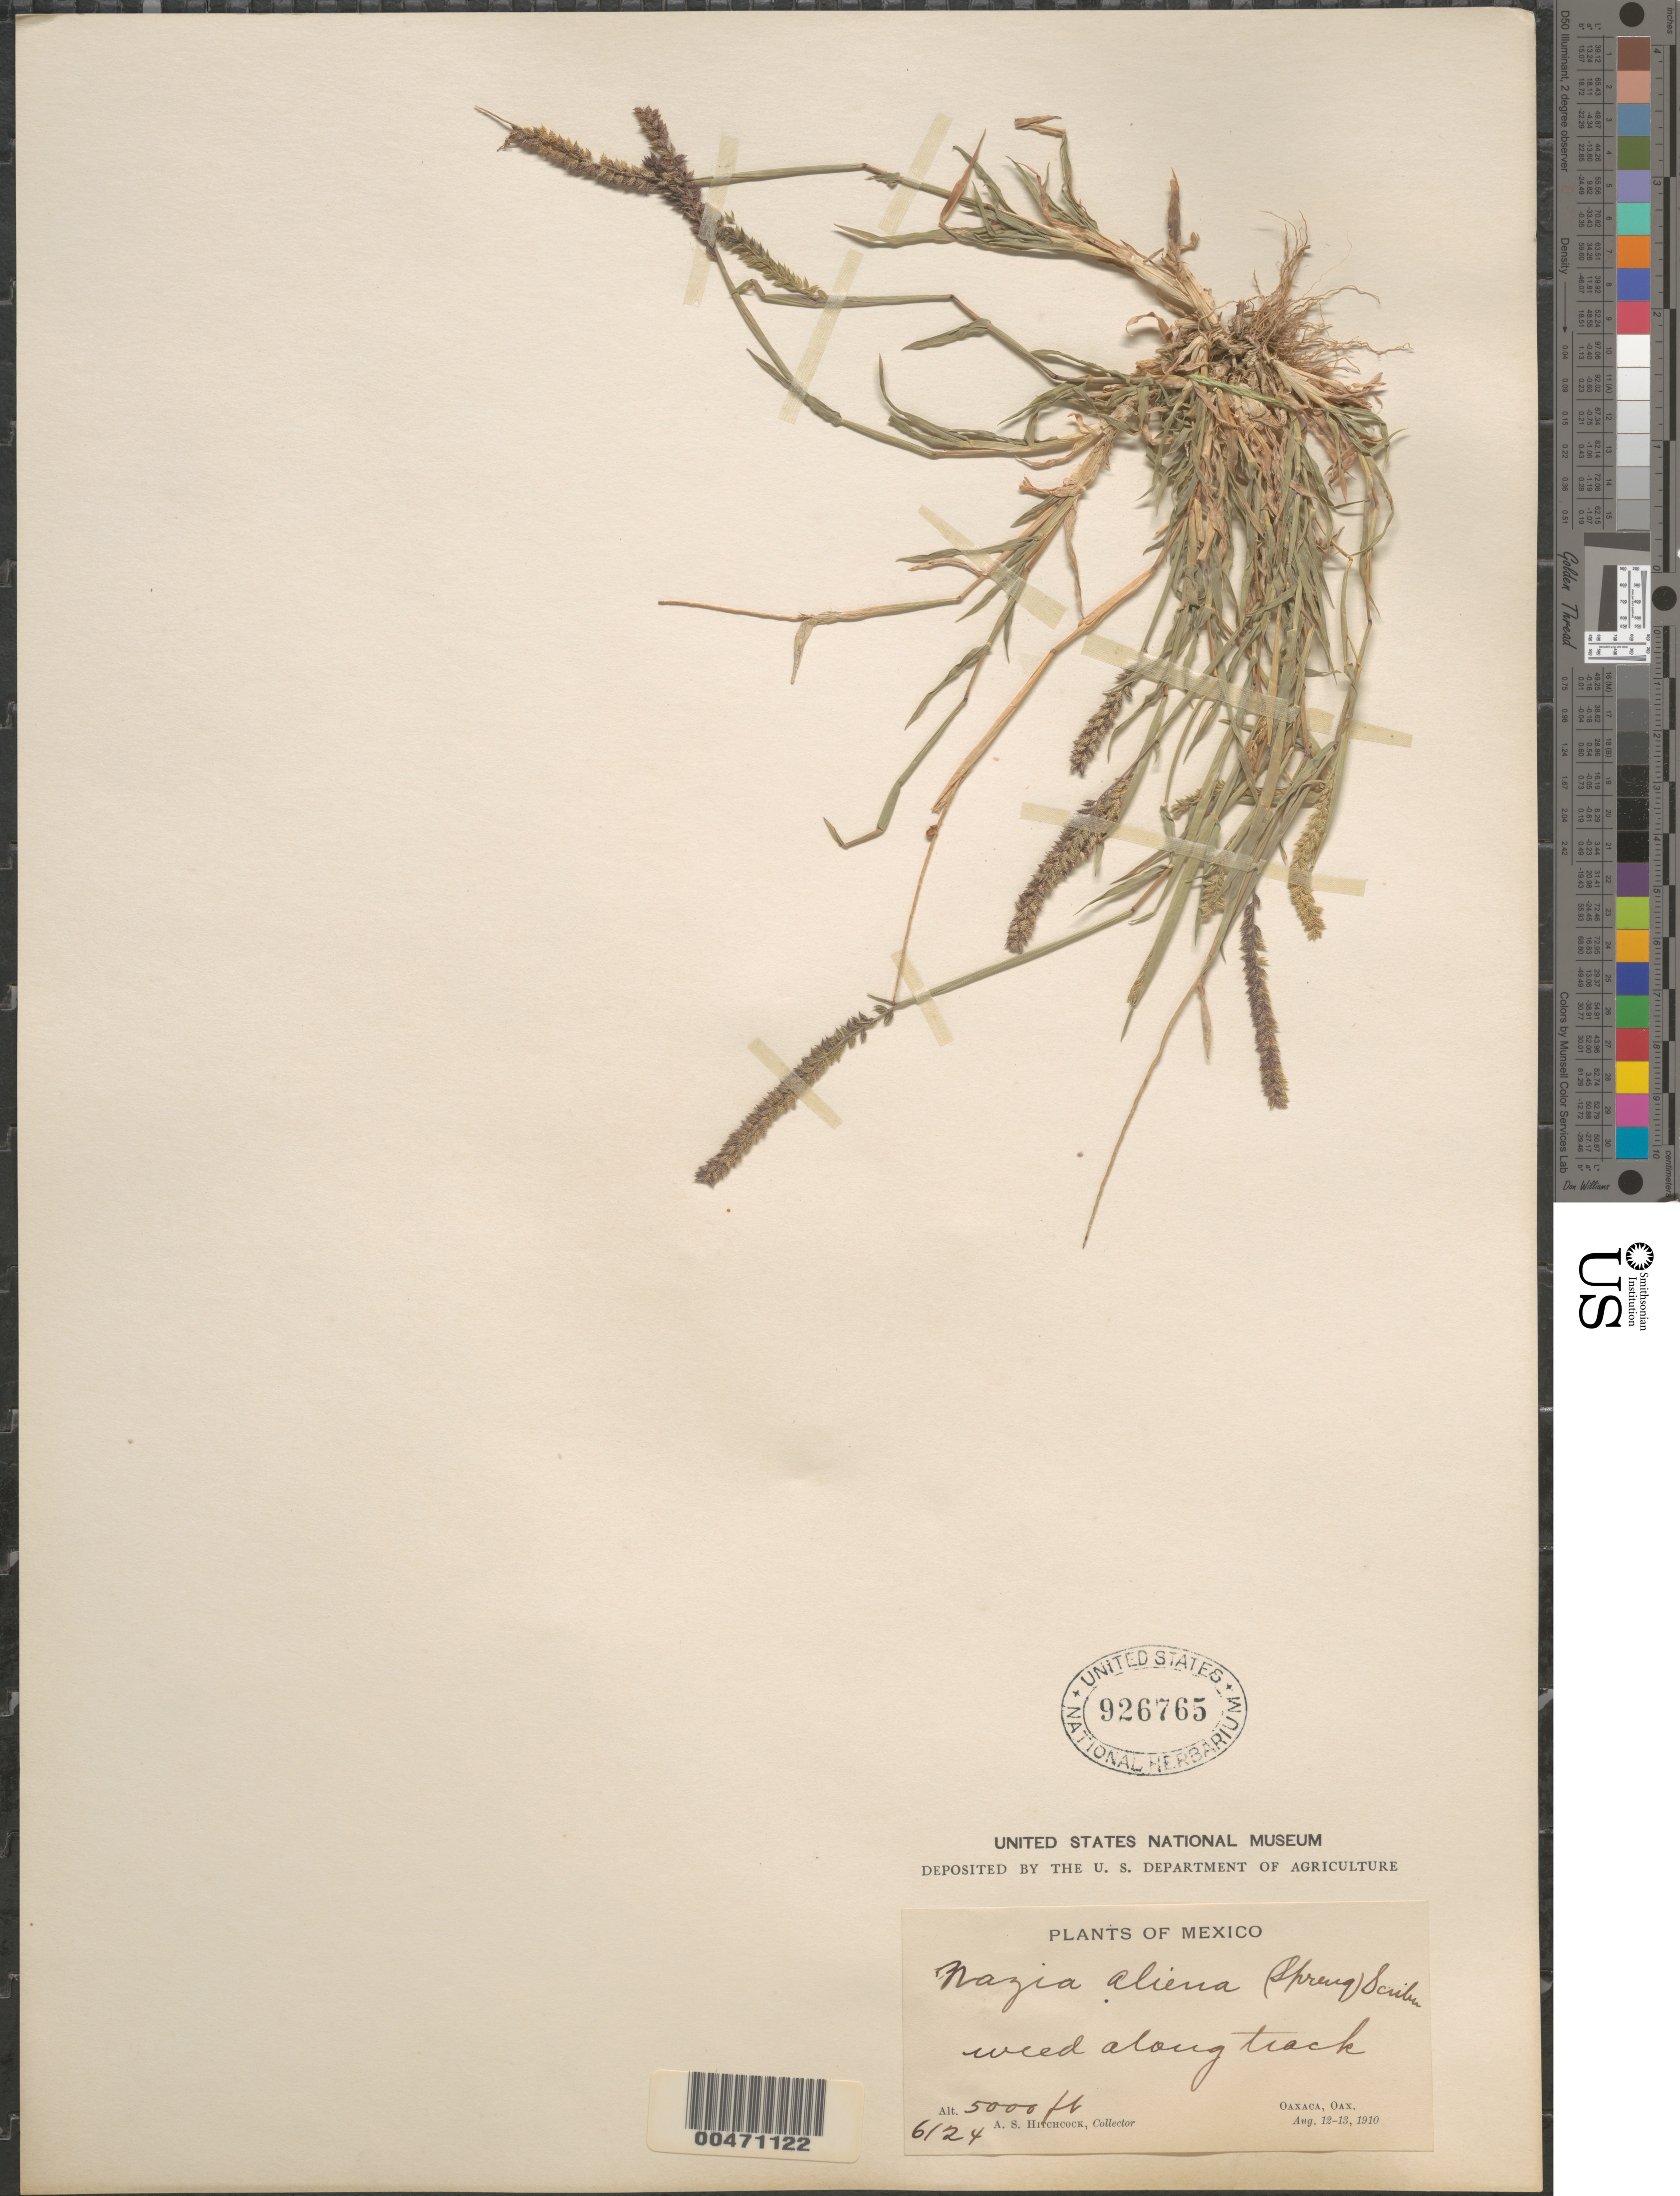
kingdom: Plantae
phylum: Tracheophyta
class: Liliopsida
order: Poales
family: Poaceae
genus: Tragus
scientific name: Tragus berteronianus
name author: Schult.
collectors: A. S. Hitchcock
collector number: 6124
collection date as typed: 12 Aug 1910 to 13 Aug 1910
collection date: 1910-08-12/1910-08-13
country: Mexico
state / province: Oaxaca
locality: Oaxaca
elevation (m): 1524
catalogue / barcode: US 926765